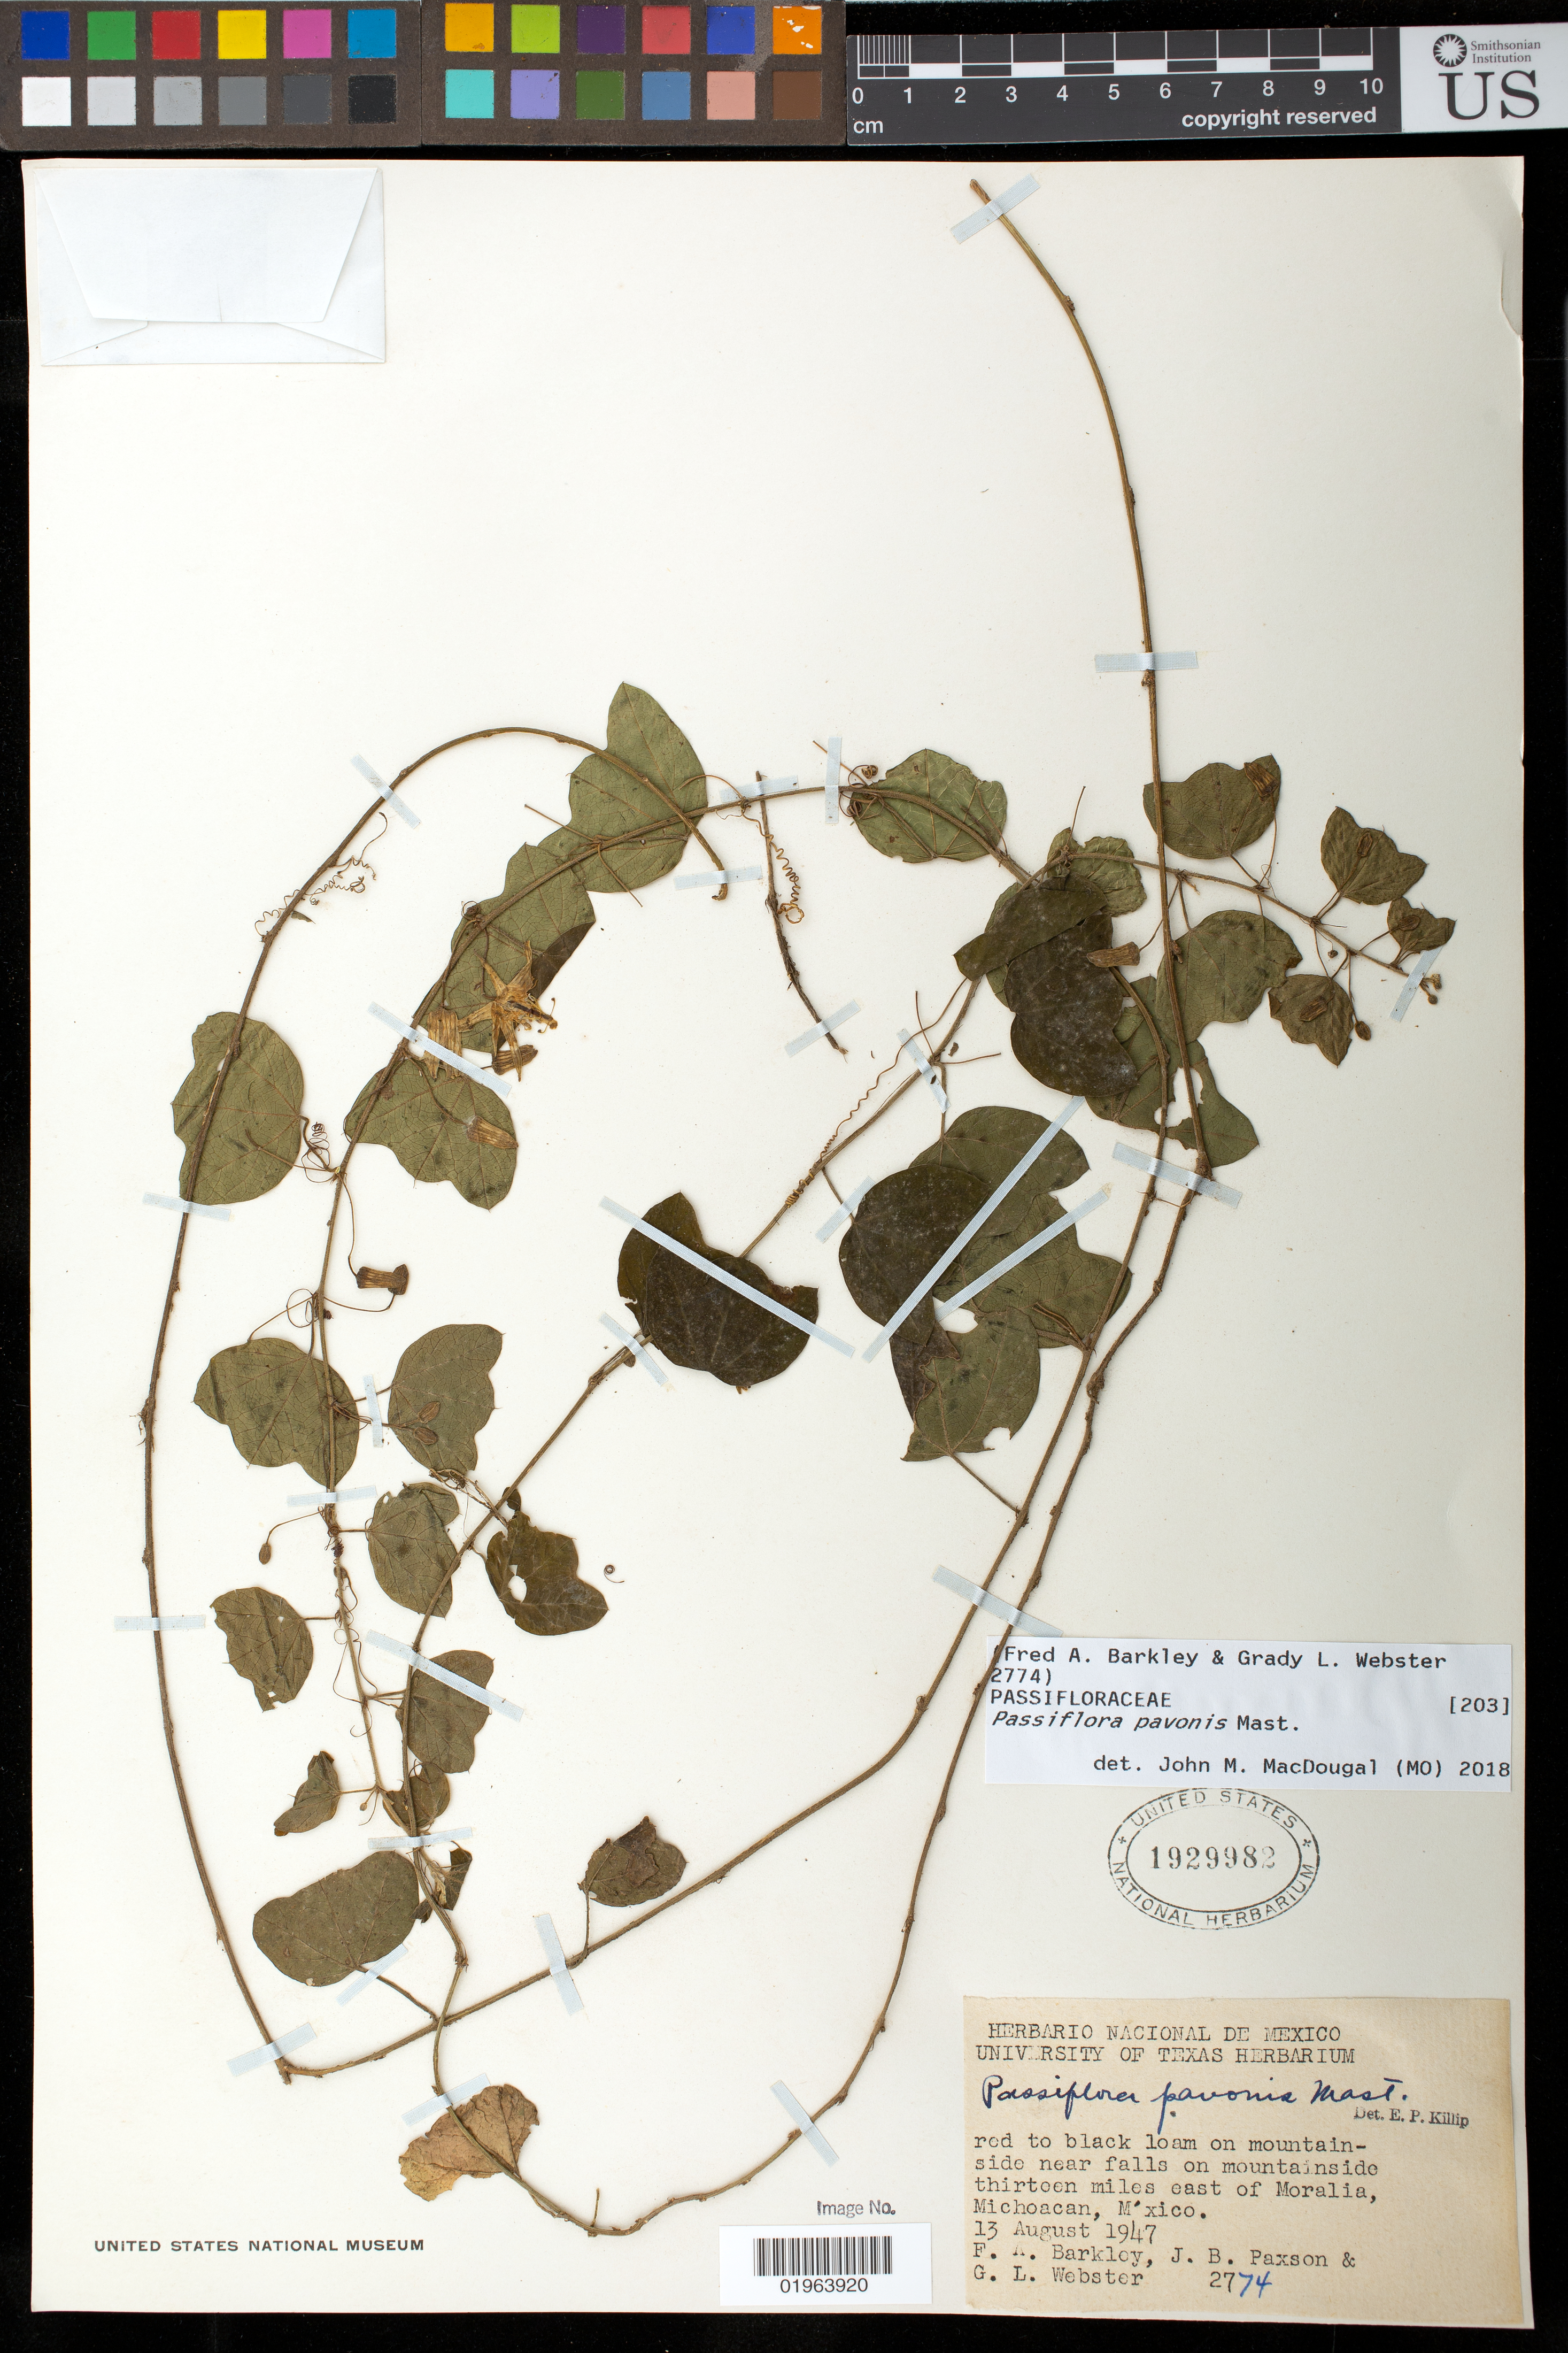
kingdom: Plantae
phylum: Tracheophyta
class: Magnoliopsida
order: Malpighiales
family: Passifloraceae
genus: Passiflora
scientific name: Passiflora pavonis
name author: Mast.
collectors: F. A. Barkley, J. B. Paxson & G. L. Webster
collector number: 2774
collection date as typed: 13 Aug 1947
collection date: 1947-08-13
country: Mexico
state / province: Michoacán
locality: Michoacán: Mountainside near falls 13 miles east of Morelia.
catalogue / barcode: US 1929982